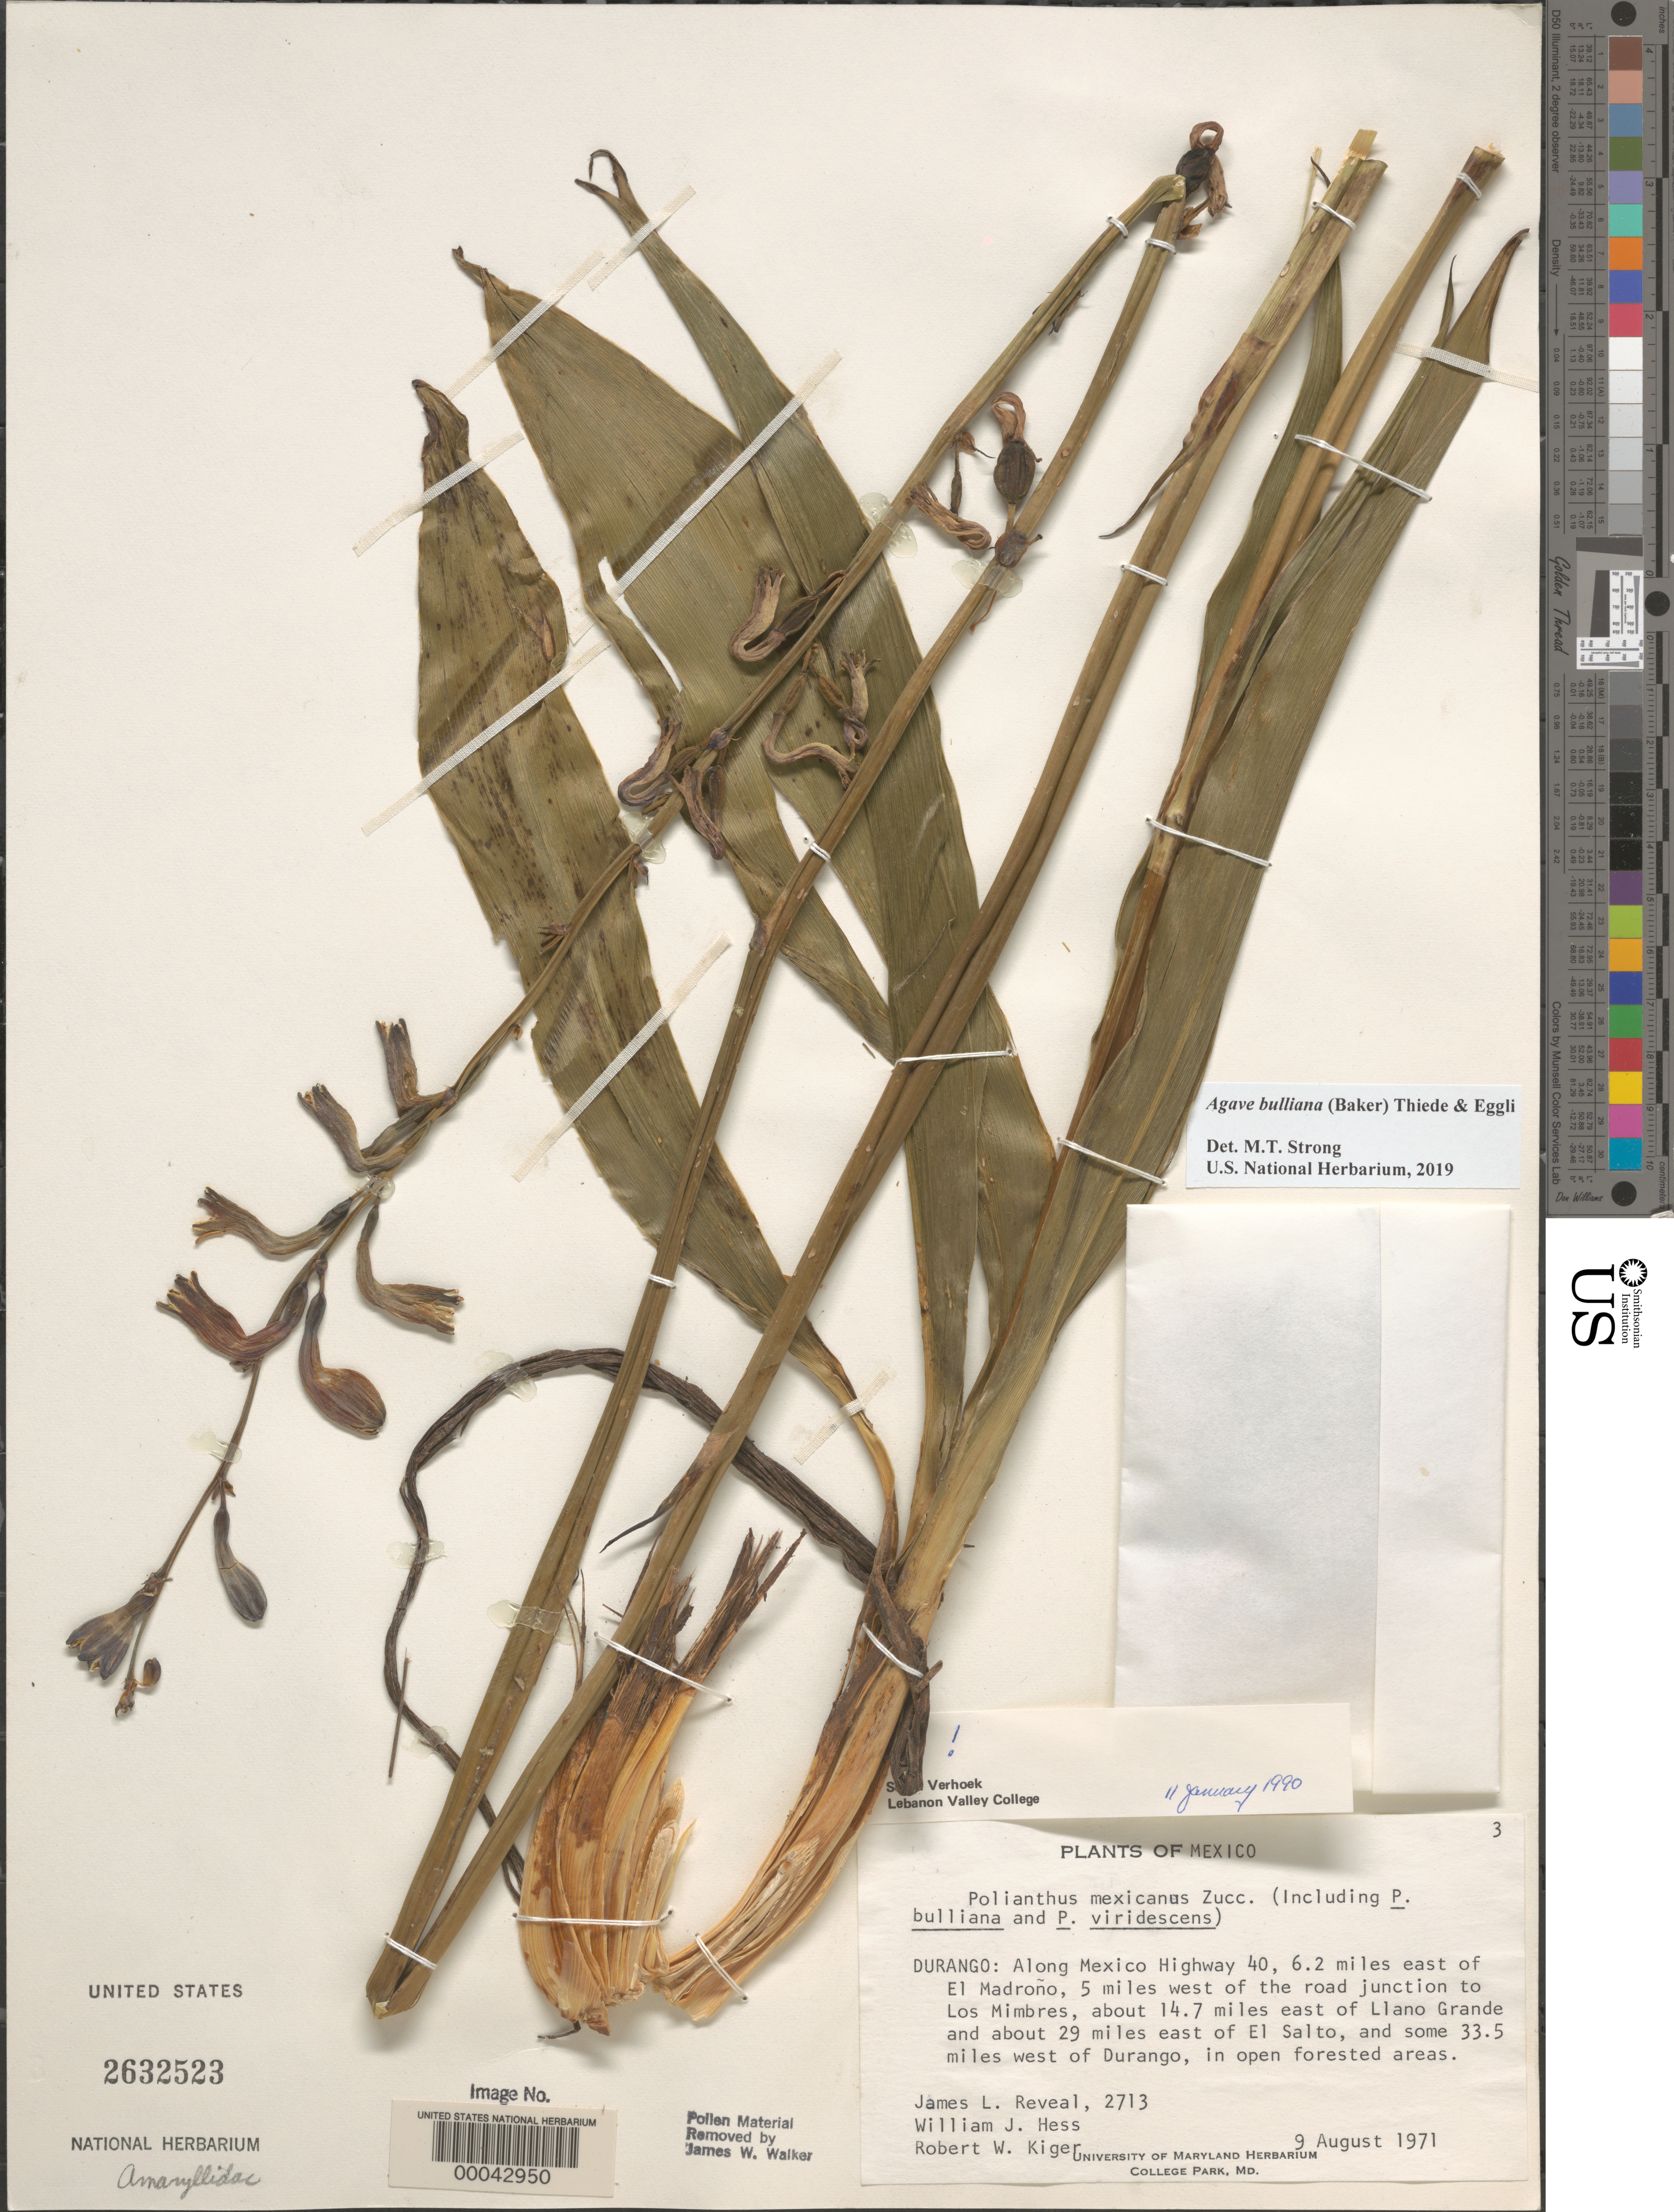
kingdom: Plantae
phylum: Tracheophyta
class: Liliopsida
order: Asparagales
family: Asparagaceae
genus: Agave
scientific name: Agave bulliana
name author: (Baker) Thiede & Eggli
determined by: Strong, Mark T., (BOT), Smithsonian Institution - National Museum of Natural History (UNITED STATES)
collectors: J. L. Reveal, W. Hess & R. Kiger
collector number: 2713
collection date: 1971-08-09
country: Mexico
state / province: Durango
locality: Along Mexico Highway 40, 6.2 miles east of El Madroño, 5 miles west of the road junction to Los mimbres, about 14.7 miles east of El Salto, about 35.5 miles west of Durango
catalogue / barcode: US 2632523